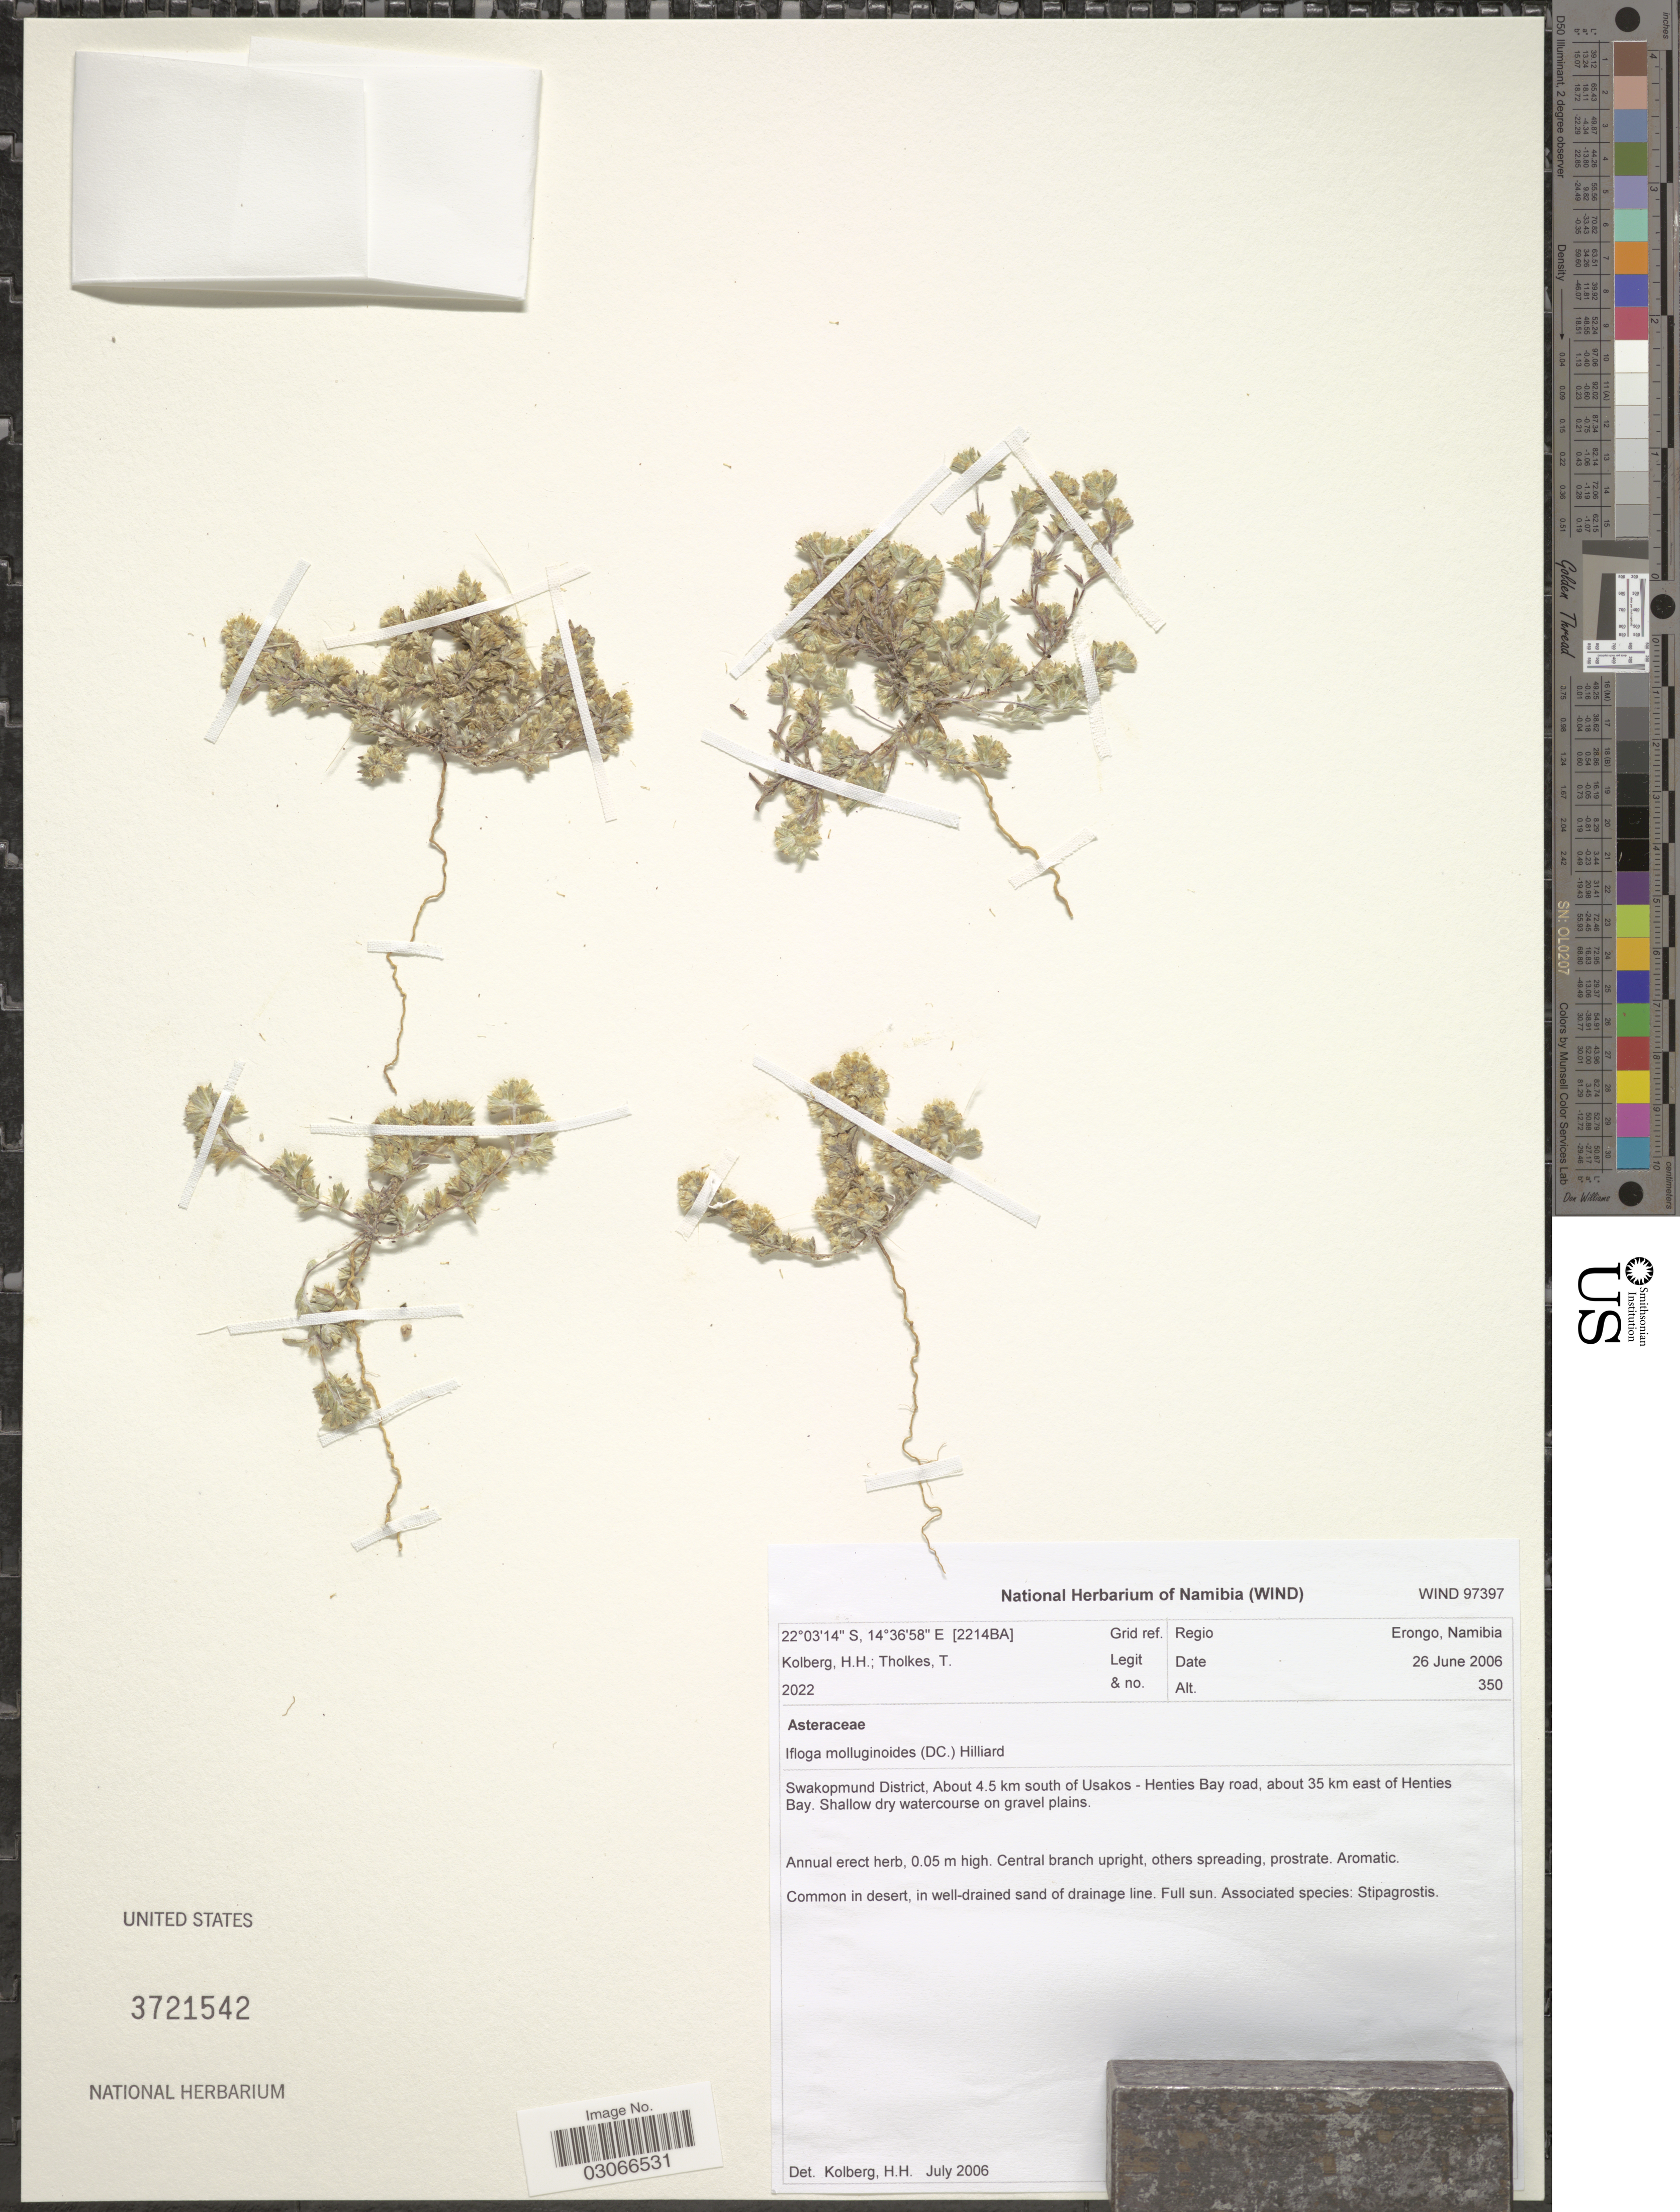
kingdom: Plantae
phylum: Tracheophyta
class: Magnoliopsida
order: Asterales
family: Asteraceae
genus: Ifloga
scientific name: Ifloga molluginoides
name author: (DC.) Hilliard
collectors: H. H. Kolberg & T. Tholkes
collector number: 2022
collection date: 2006-06-26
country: Namibia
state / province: Erongo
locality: [2214BA] grid ref. Regio Erongo. Swakopmund District, About 4.5 km south of Usakos - Henties Bay road, about 35 km east of Henties Bay.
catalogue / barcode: US 3721542